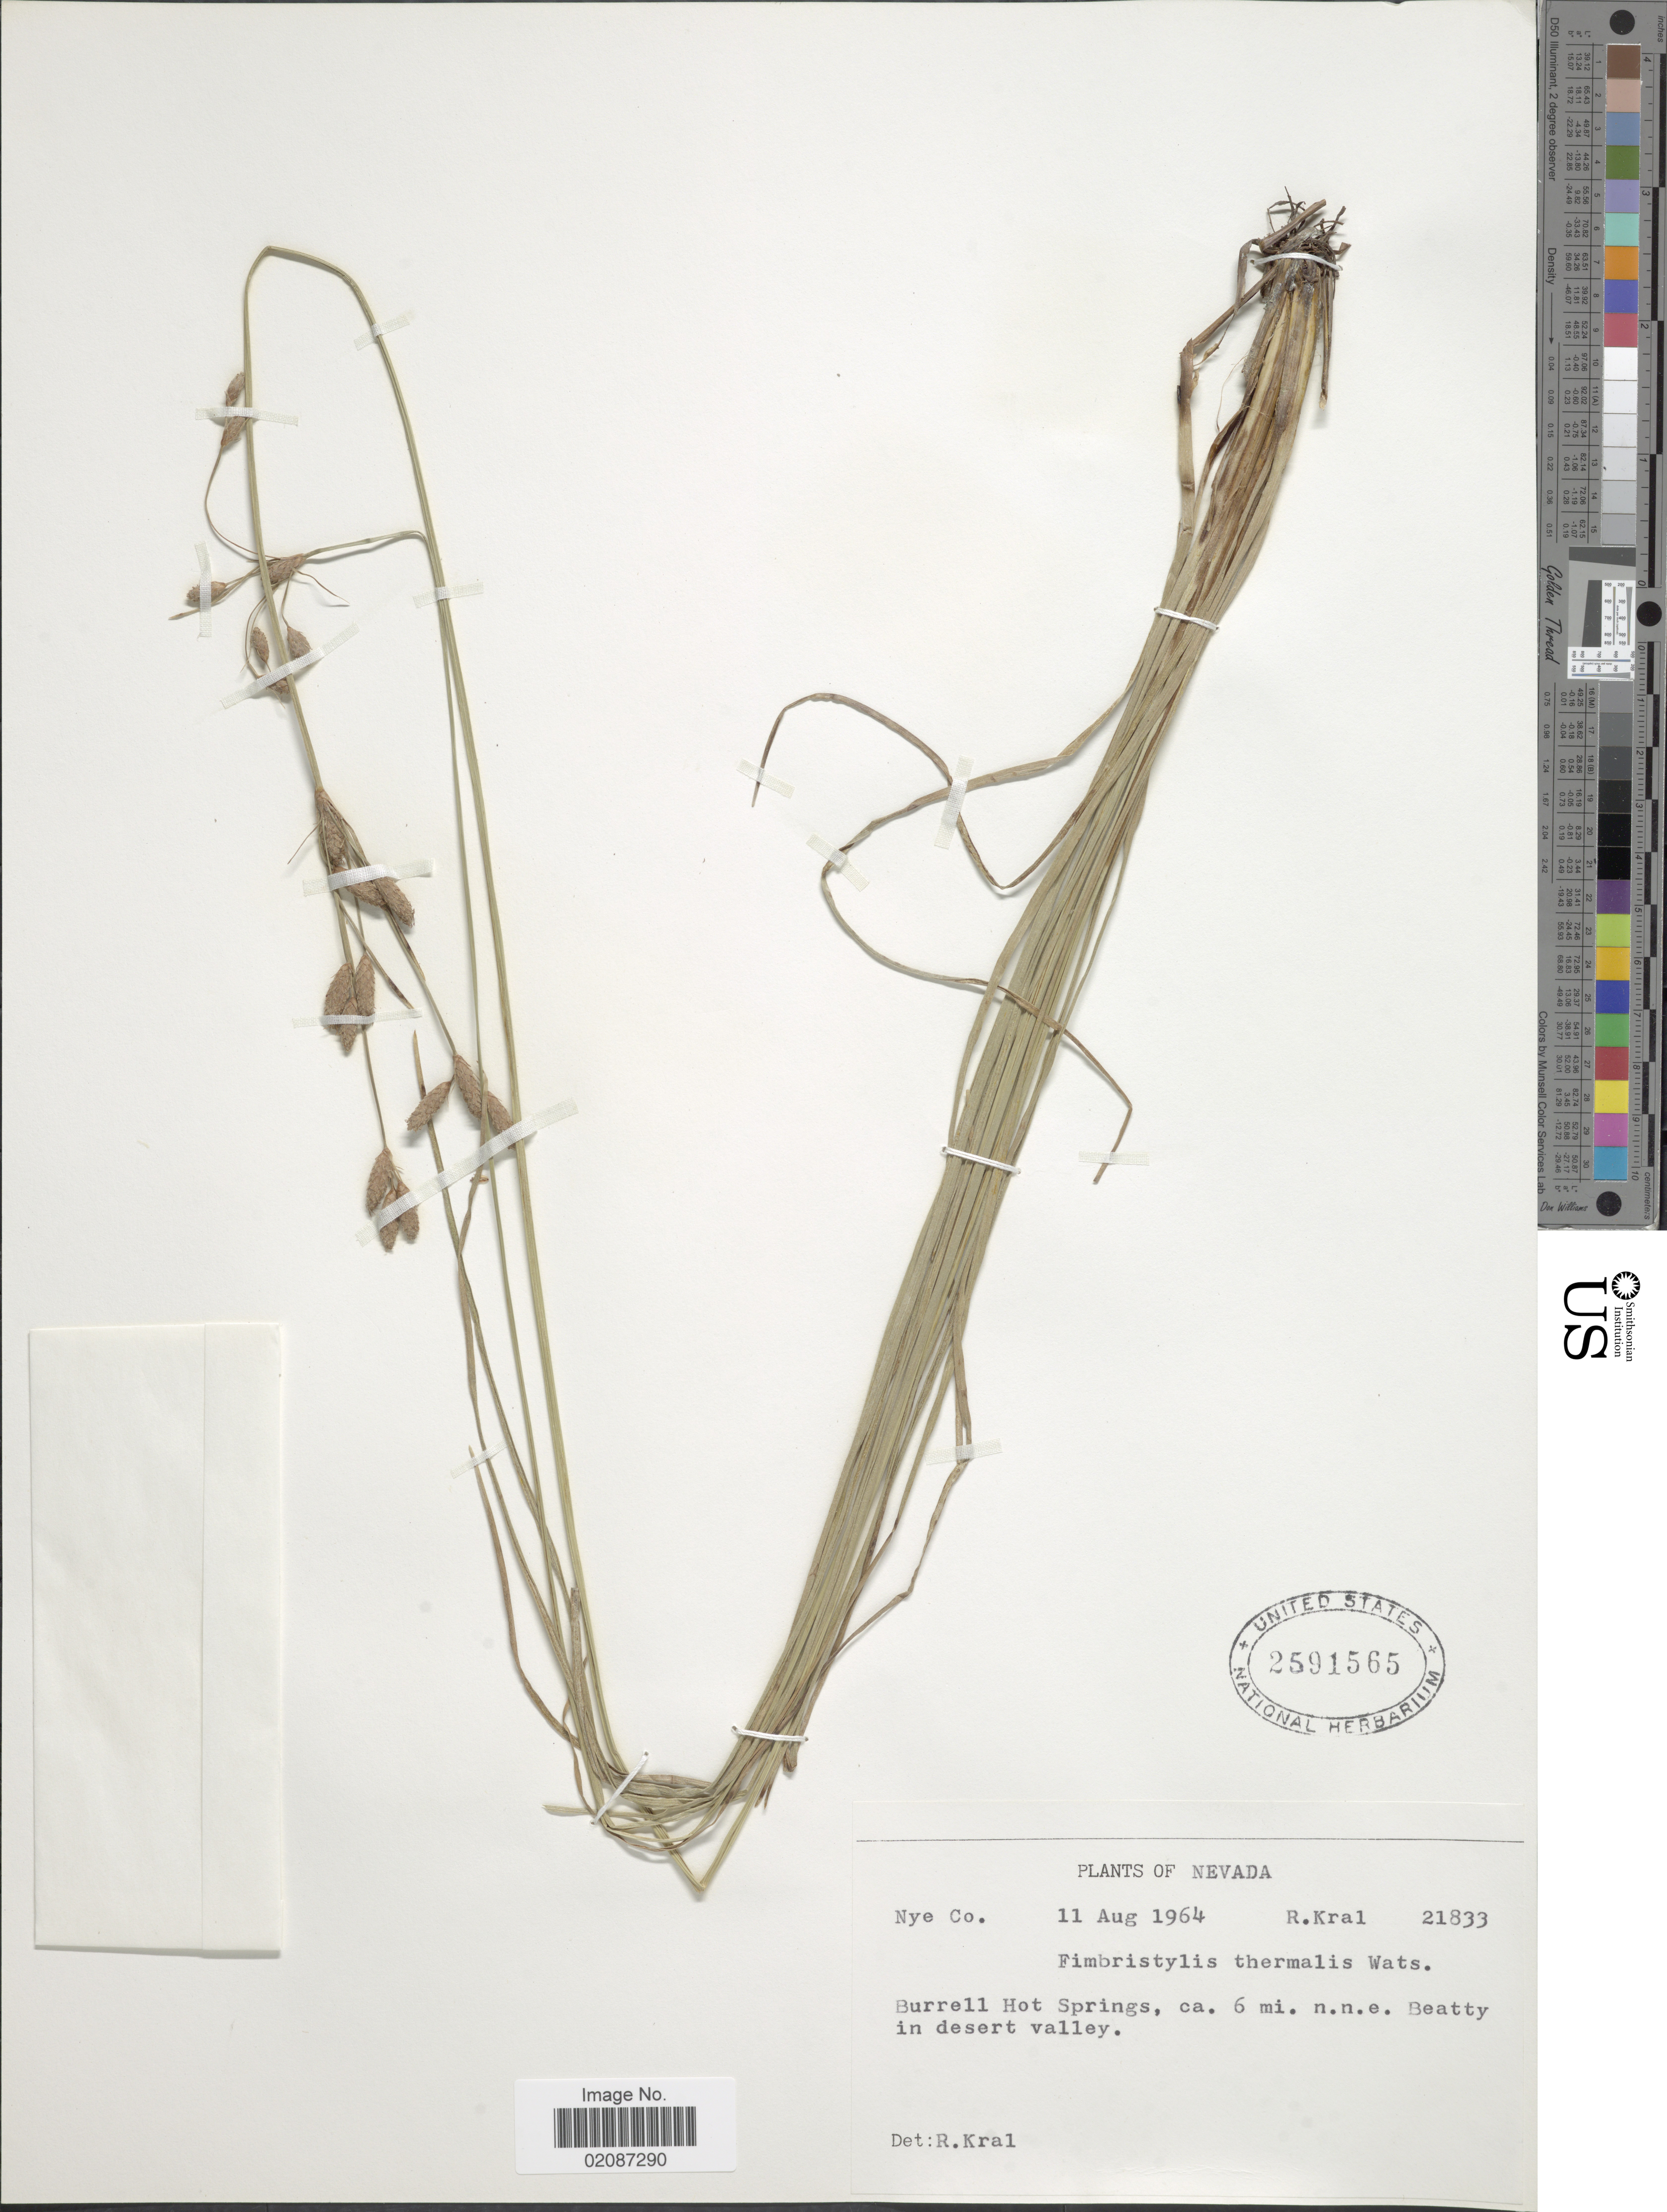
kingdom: Plantae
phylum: Tracheophyta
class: Liliopsida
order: Poales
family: Cyperaceae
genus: Fimbristylis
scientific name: Fimbristylis thermalis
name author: S. Watson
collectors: R. Kral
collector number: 21833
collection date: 1964-08-11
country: United States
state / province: Nevada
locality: Nye County, Burreel Hot Springs, ca. 6 mi. n.n.e. Beatty in desert valley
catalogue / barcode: US 2591565